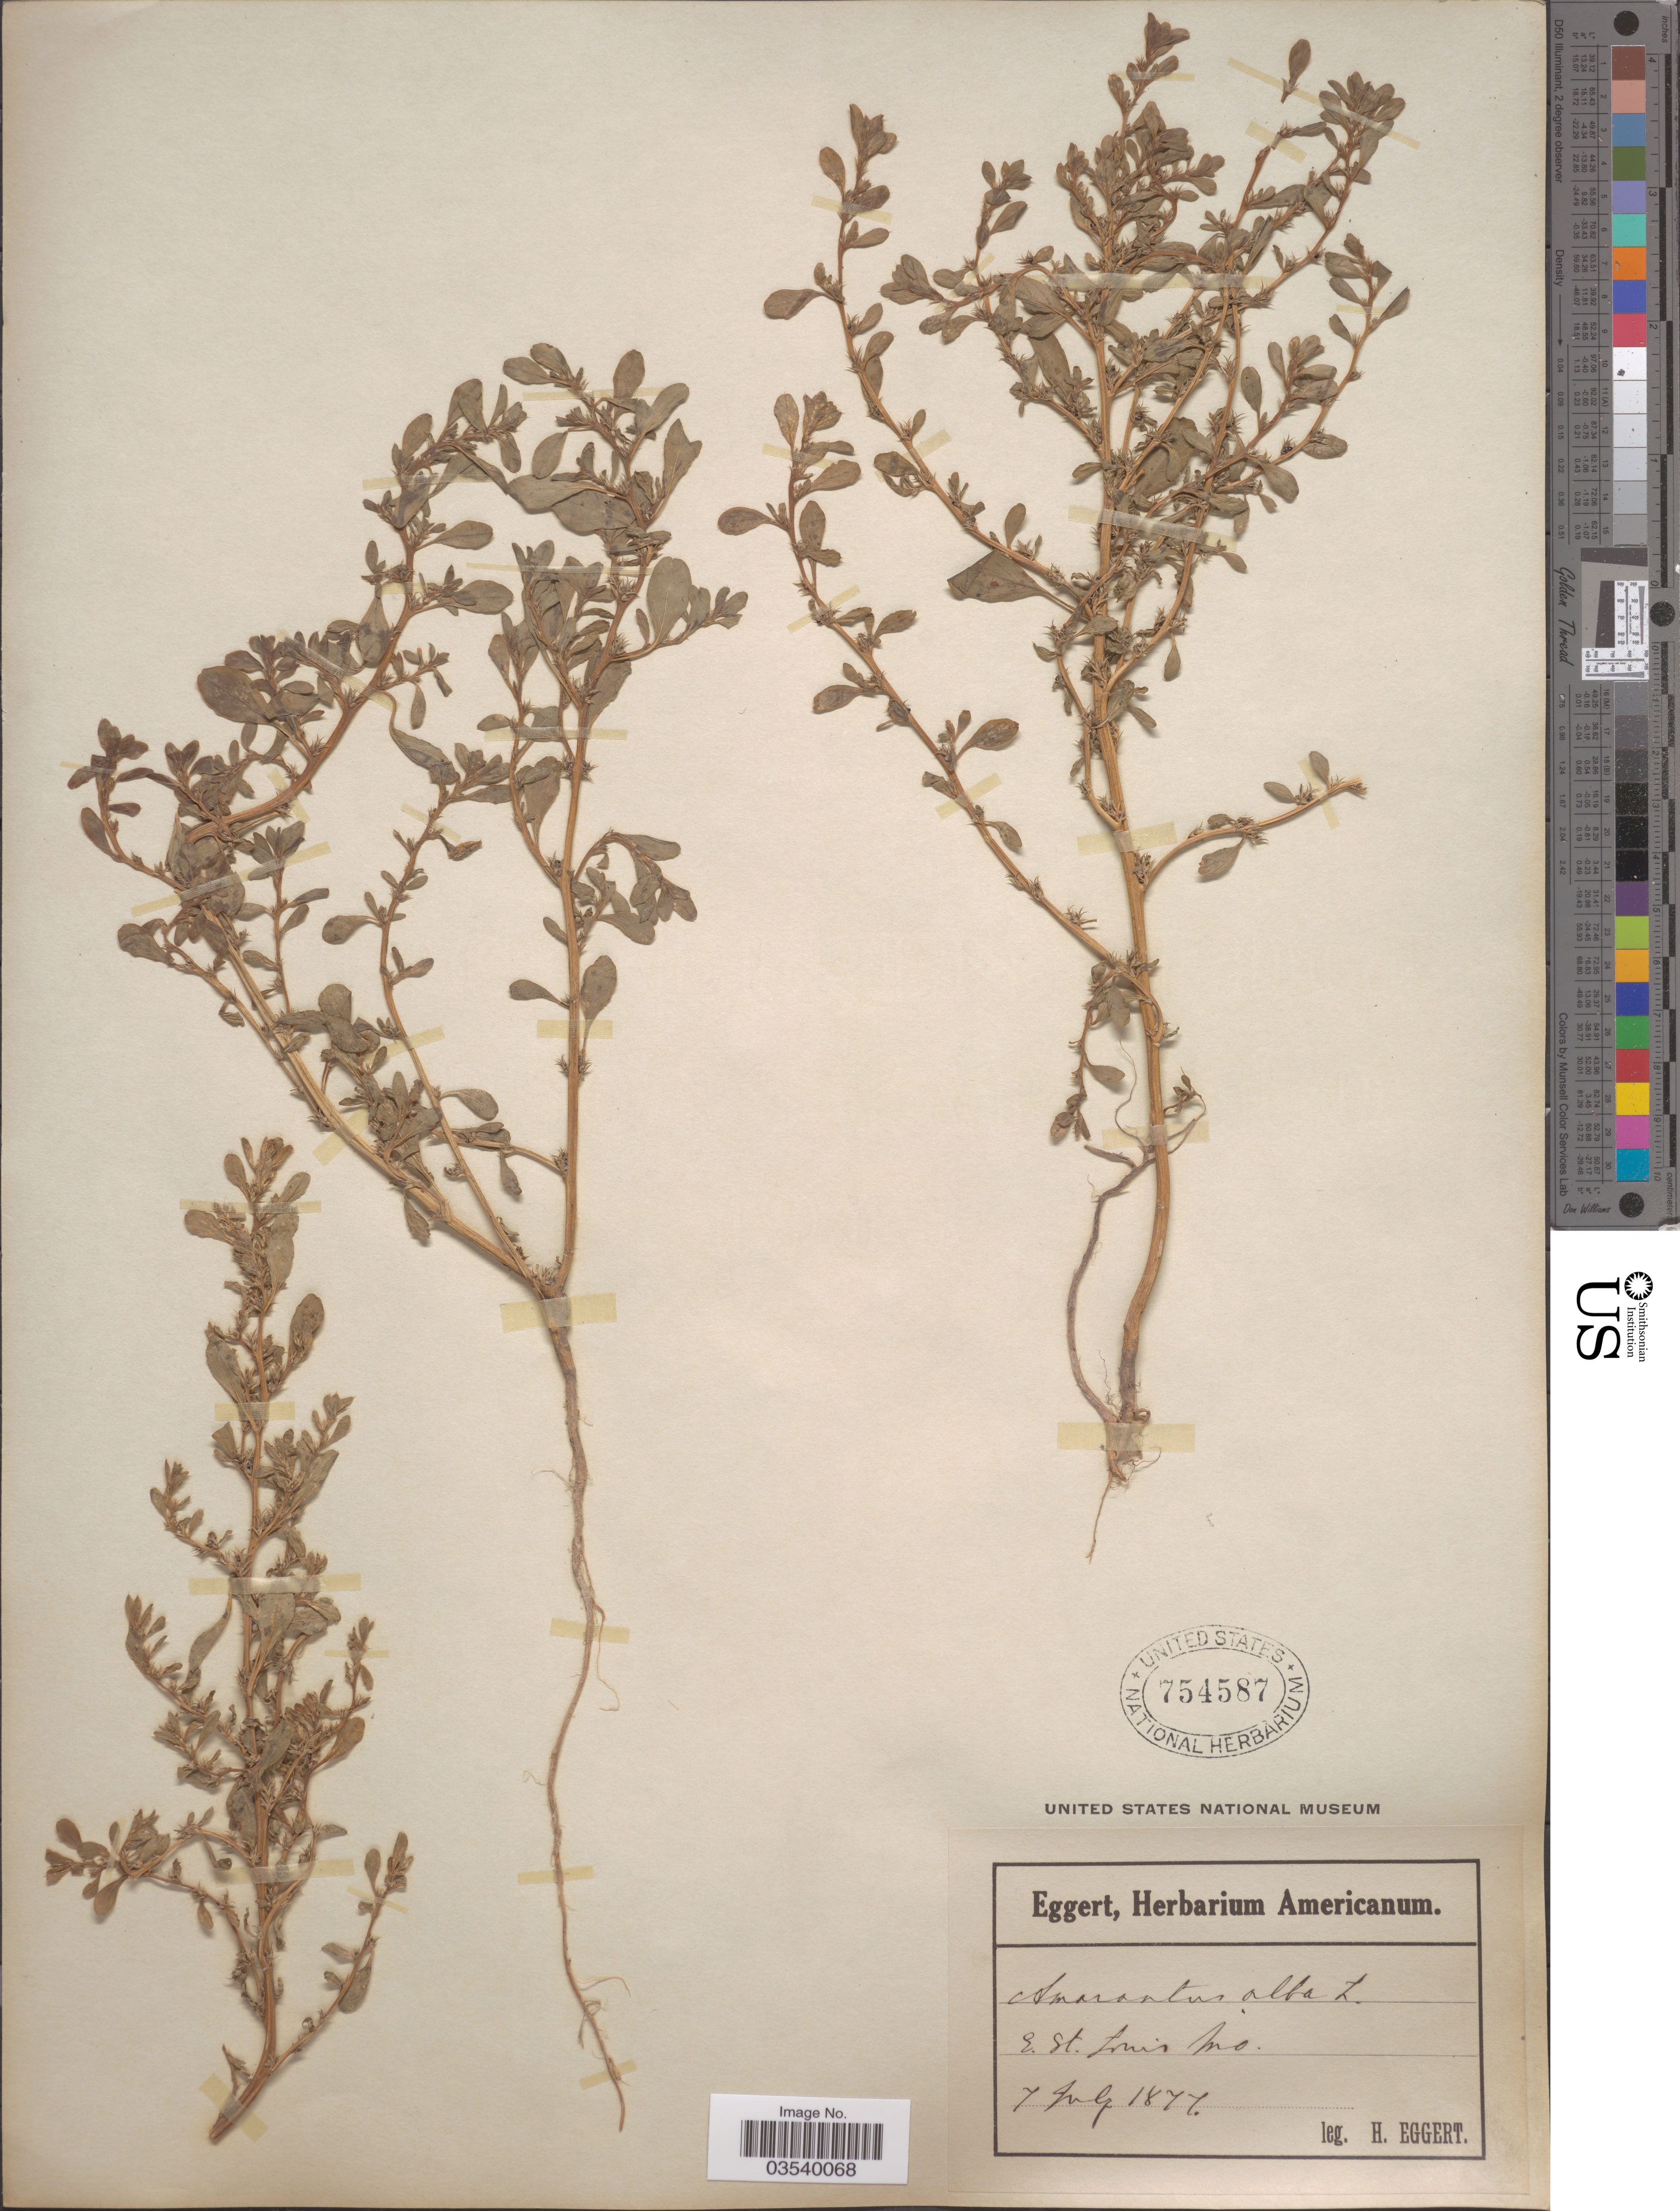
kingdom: Plantae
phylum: Tracheophyta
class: Magnoliopsida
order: Caryophyllales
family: Amaranthaceae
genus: Amaranthus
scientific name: Amaranthus albus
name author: L.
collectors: H. Eggert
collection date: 1877-07-07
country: United States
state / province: Missouri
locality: E. St. Louis.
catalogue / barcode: US 754587